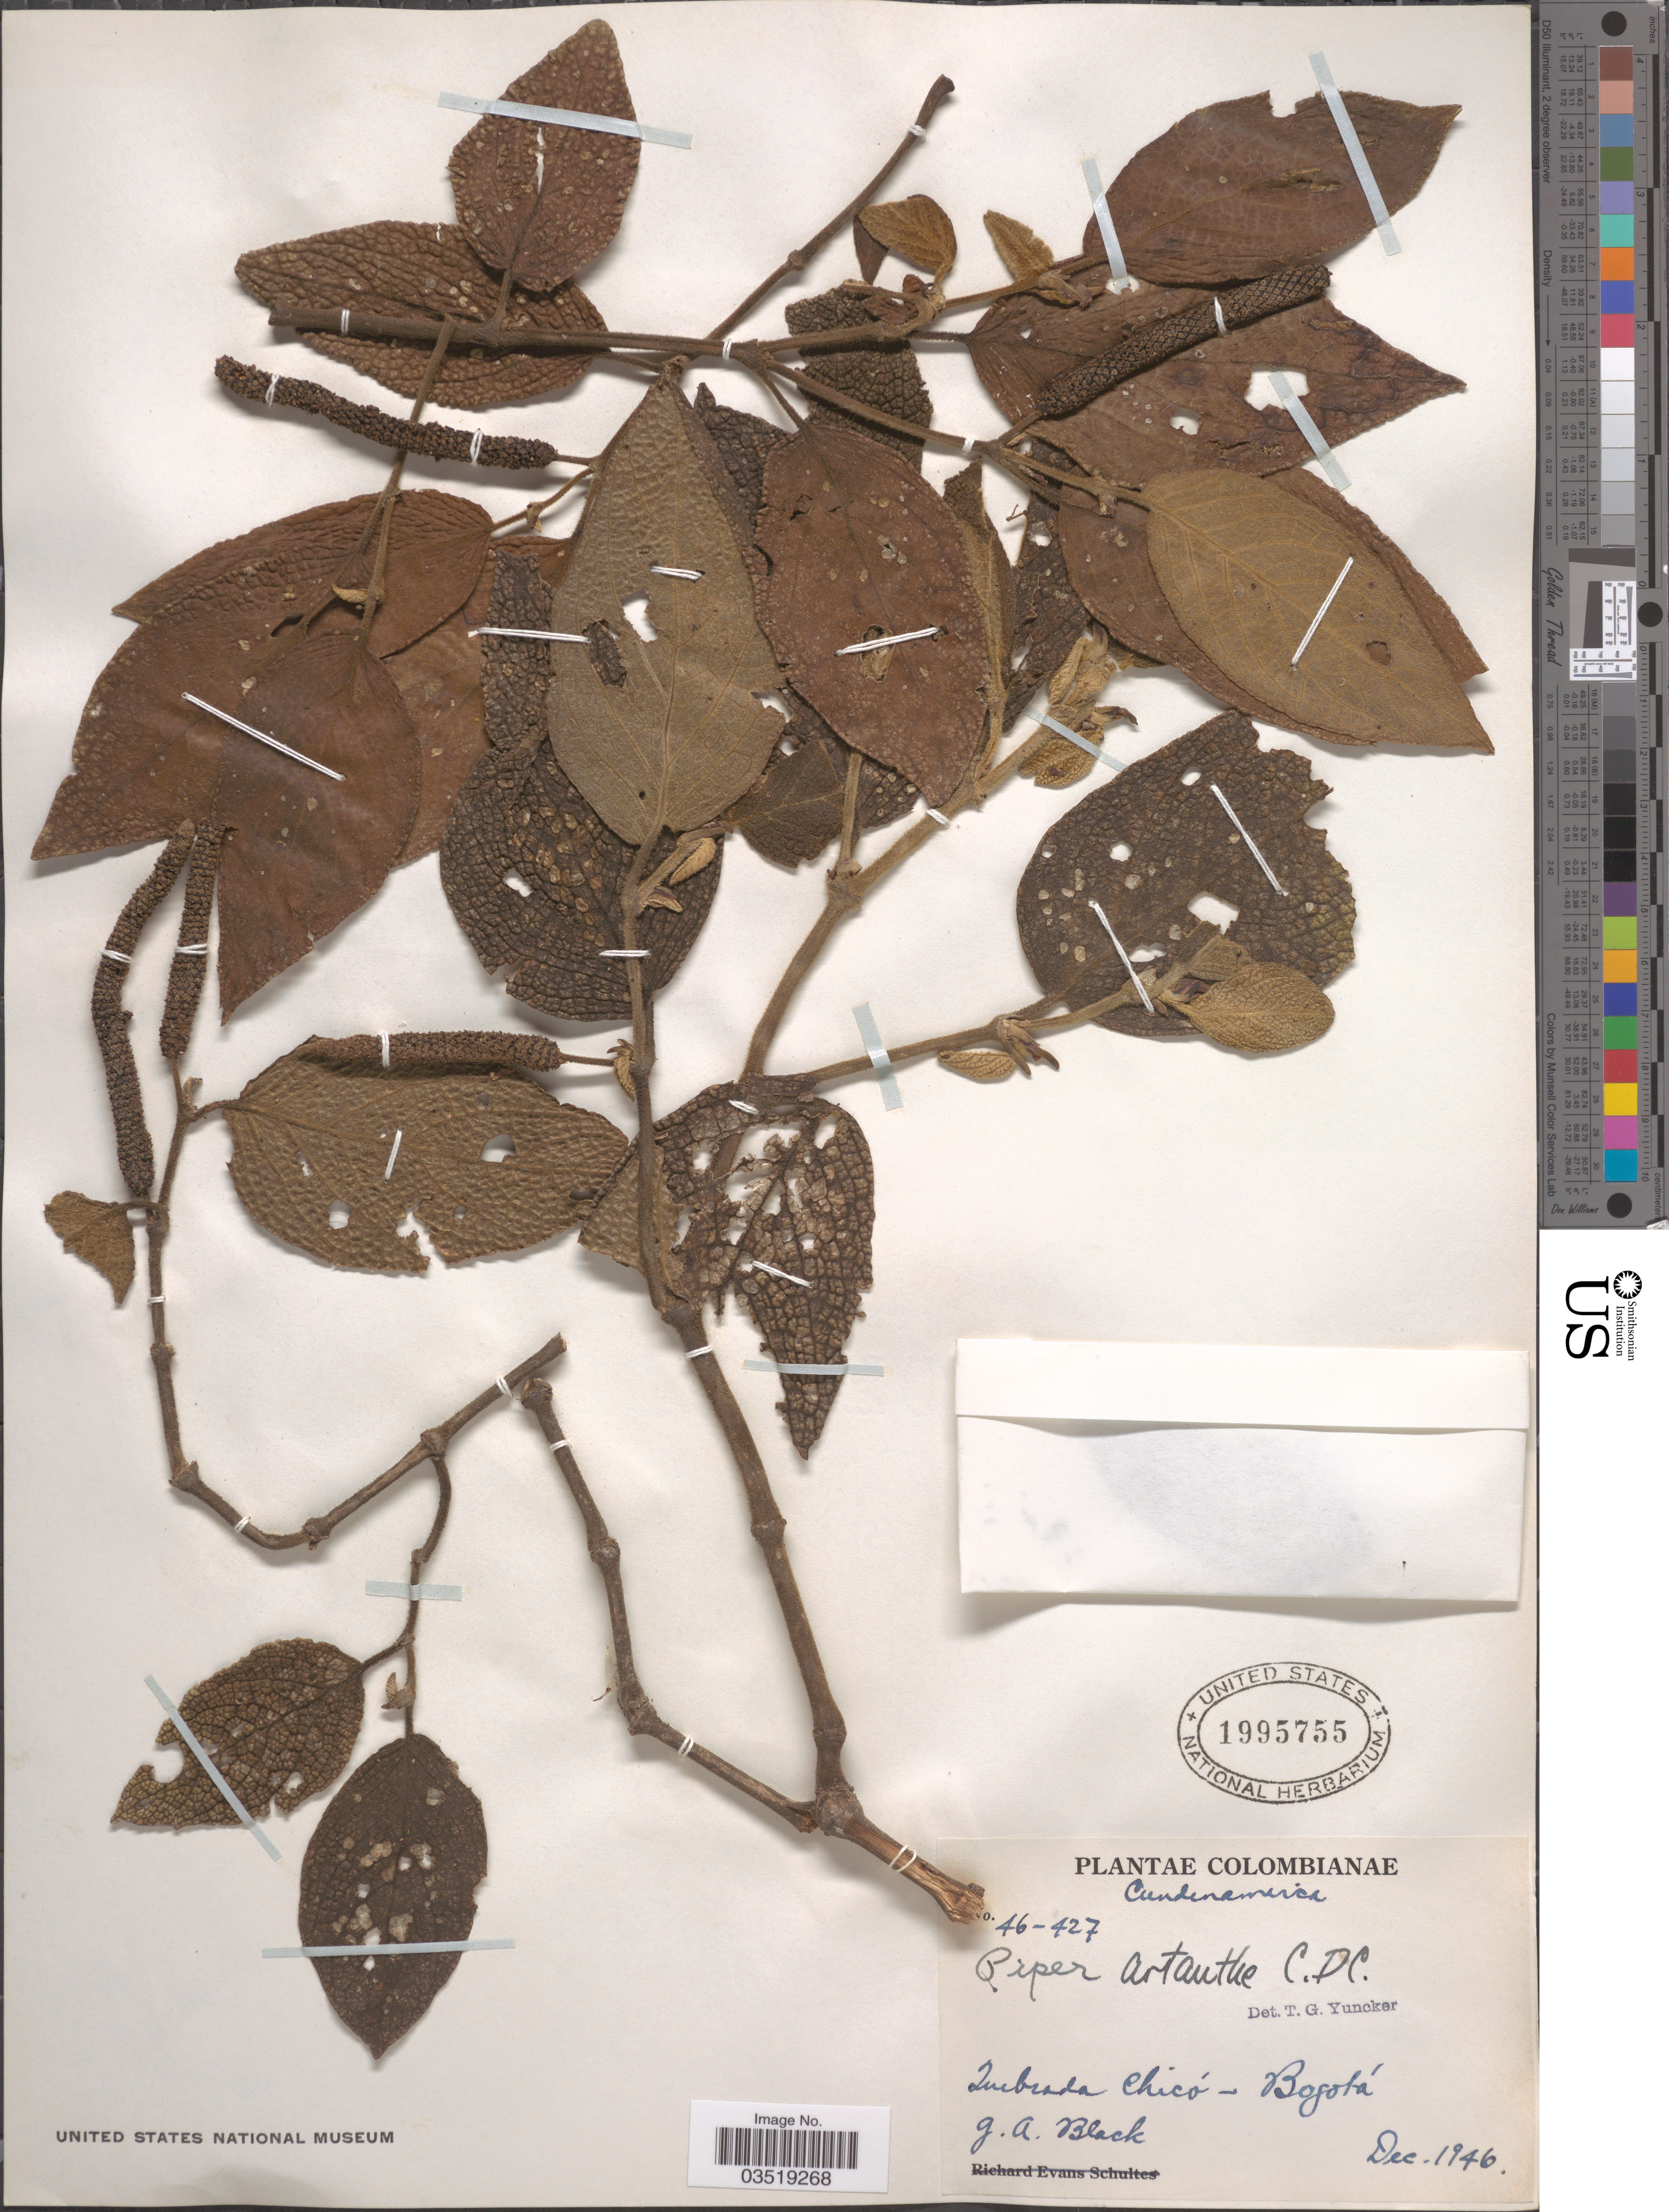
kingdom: Plantae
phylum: Tracheophyta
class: Magnoliopsida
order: Piperales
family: Piperaceae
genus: Piper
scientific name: Piper artanthe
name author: C. DC.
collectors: G. A. Black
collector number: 46-427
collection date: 1946-12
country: Colombia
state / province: Cundinamarca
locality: Quebrada Chicó-Bogotá.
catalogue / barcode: US 1995755